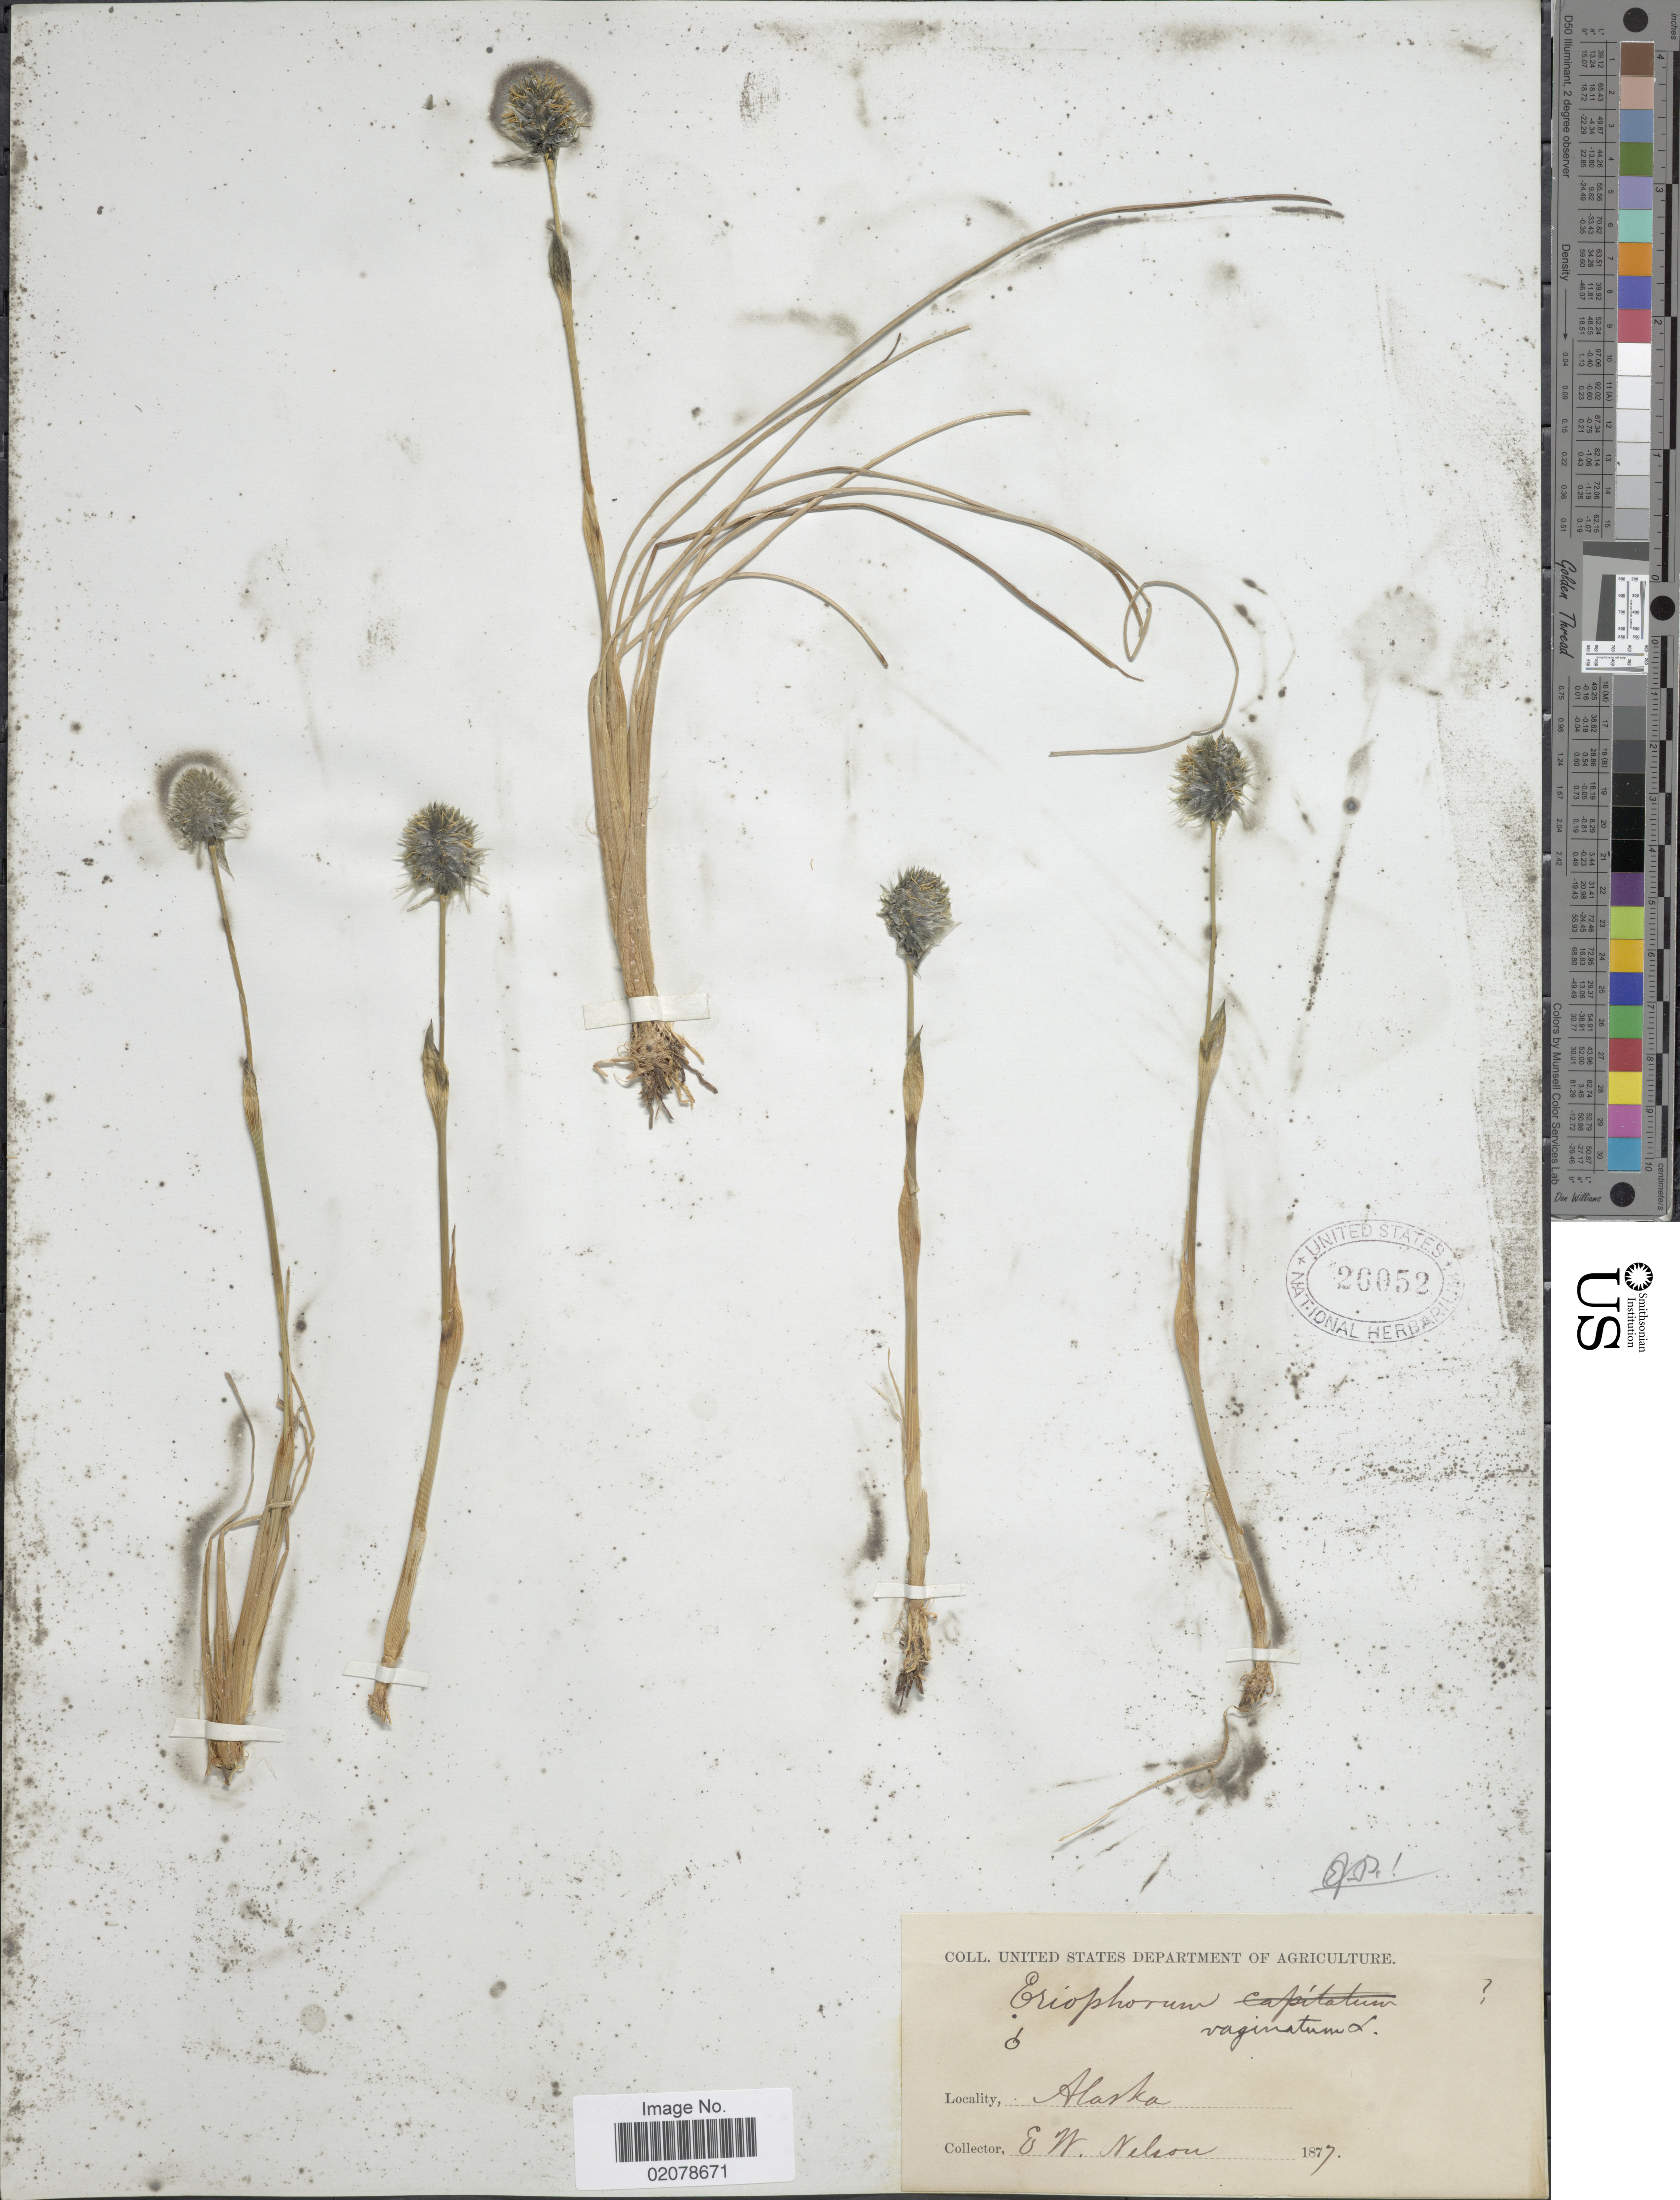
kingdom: Plantae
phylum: Tracheophyta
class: Liliopsida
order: Poales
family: Cyperaceae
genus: Eriophorum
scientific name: Eriophorum vaginatum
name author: L.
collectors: E. W. Nelson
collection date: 1877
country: United States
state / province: Alaska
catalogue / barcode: US 26052